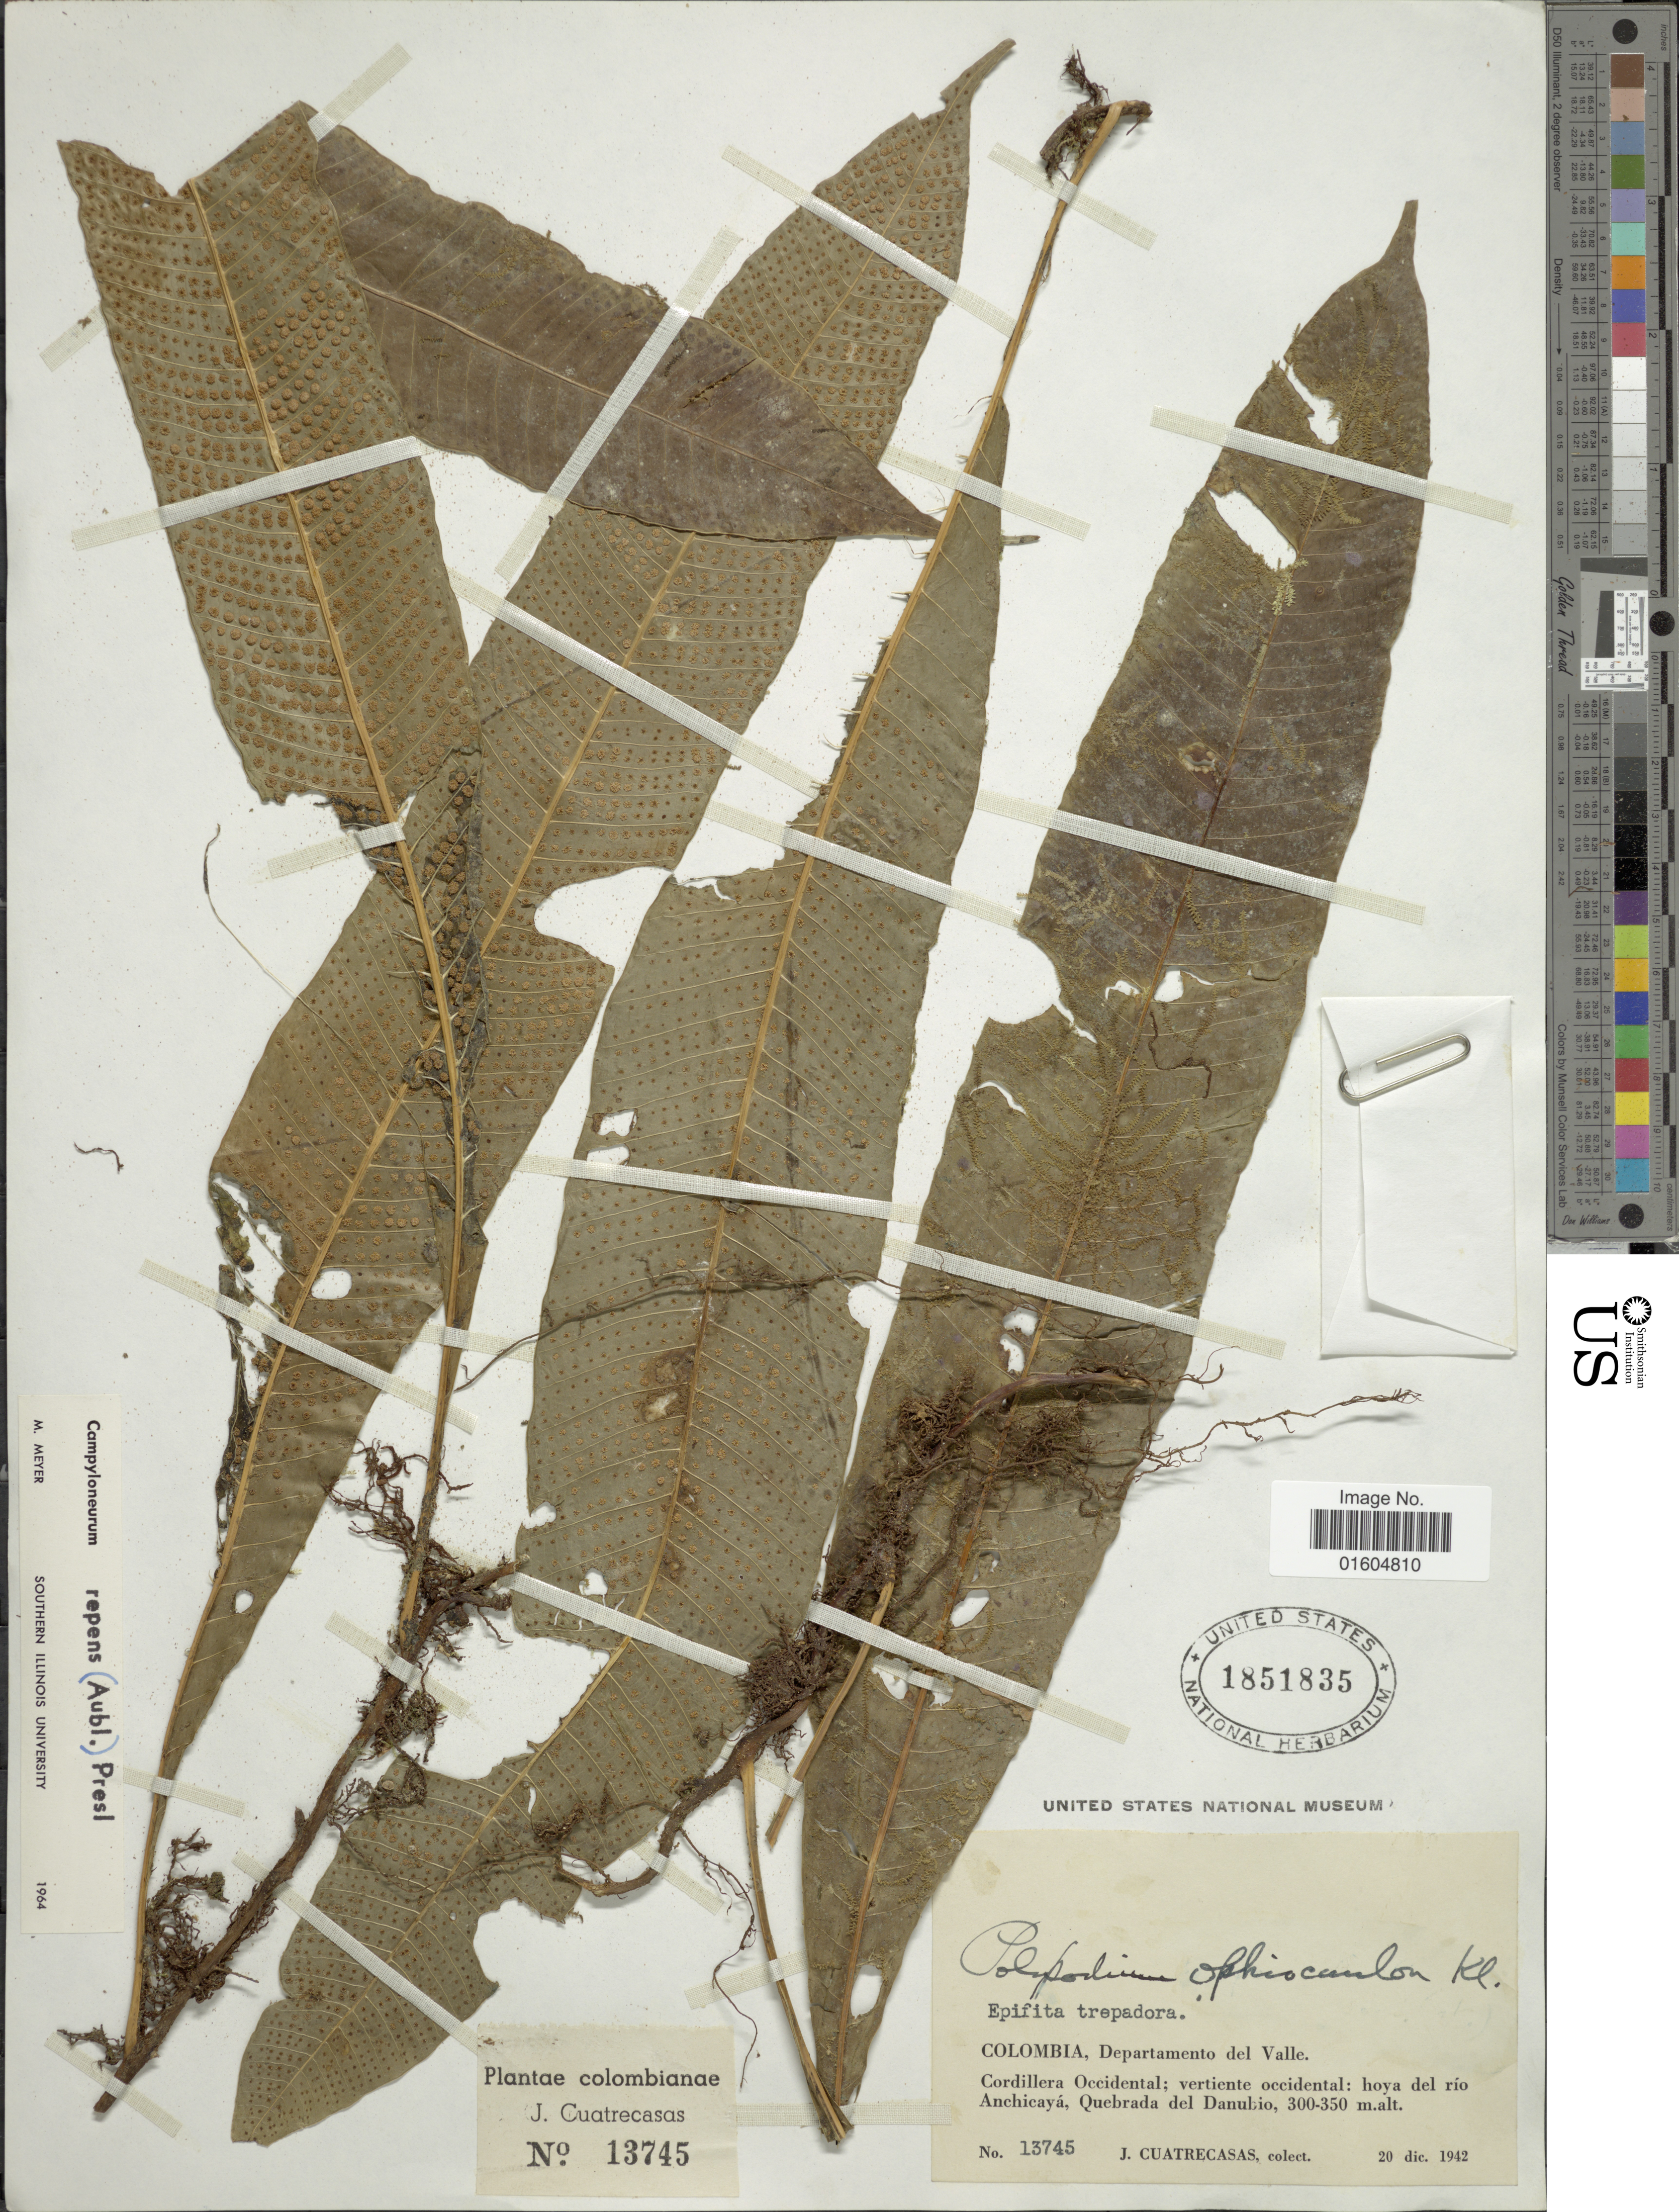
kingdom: Plantae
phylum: Tracheophyta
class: Polypodiopsida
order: Polypodiales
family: Polypodiaceae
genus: Campyloneurum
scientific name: Campyloneurum repens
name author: (Aubl.) C. Presl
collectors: J. Cuatrecasas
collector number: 13745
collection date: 1942-12-20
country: Colombia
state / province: Valle del Cauca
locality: Colombia, Departemento del Valle. Cordillera Occidental; vertiente occidental: hoya del rio Anchicaya, Quebrada del Danubio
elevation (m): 300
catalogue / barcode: US 1851835